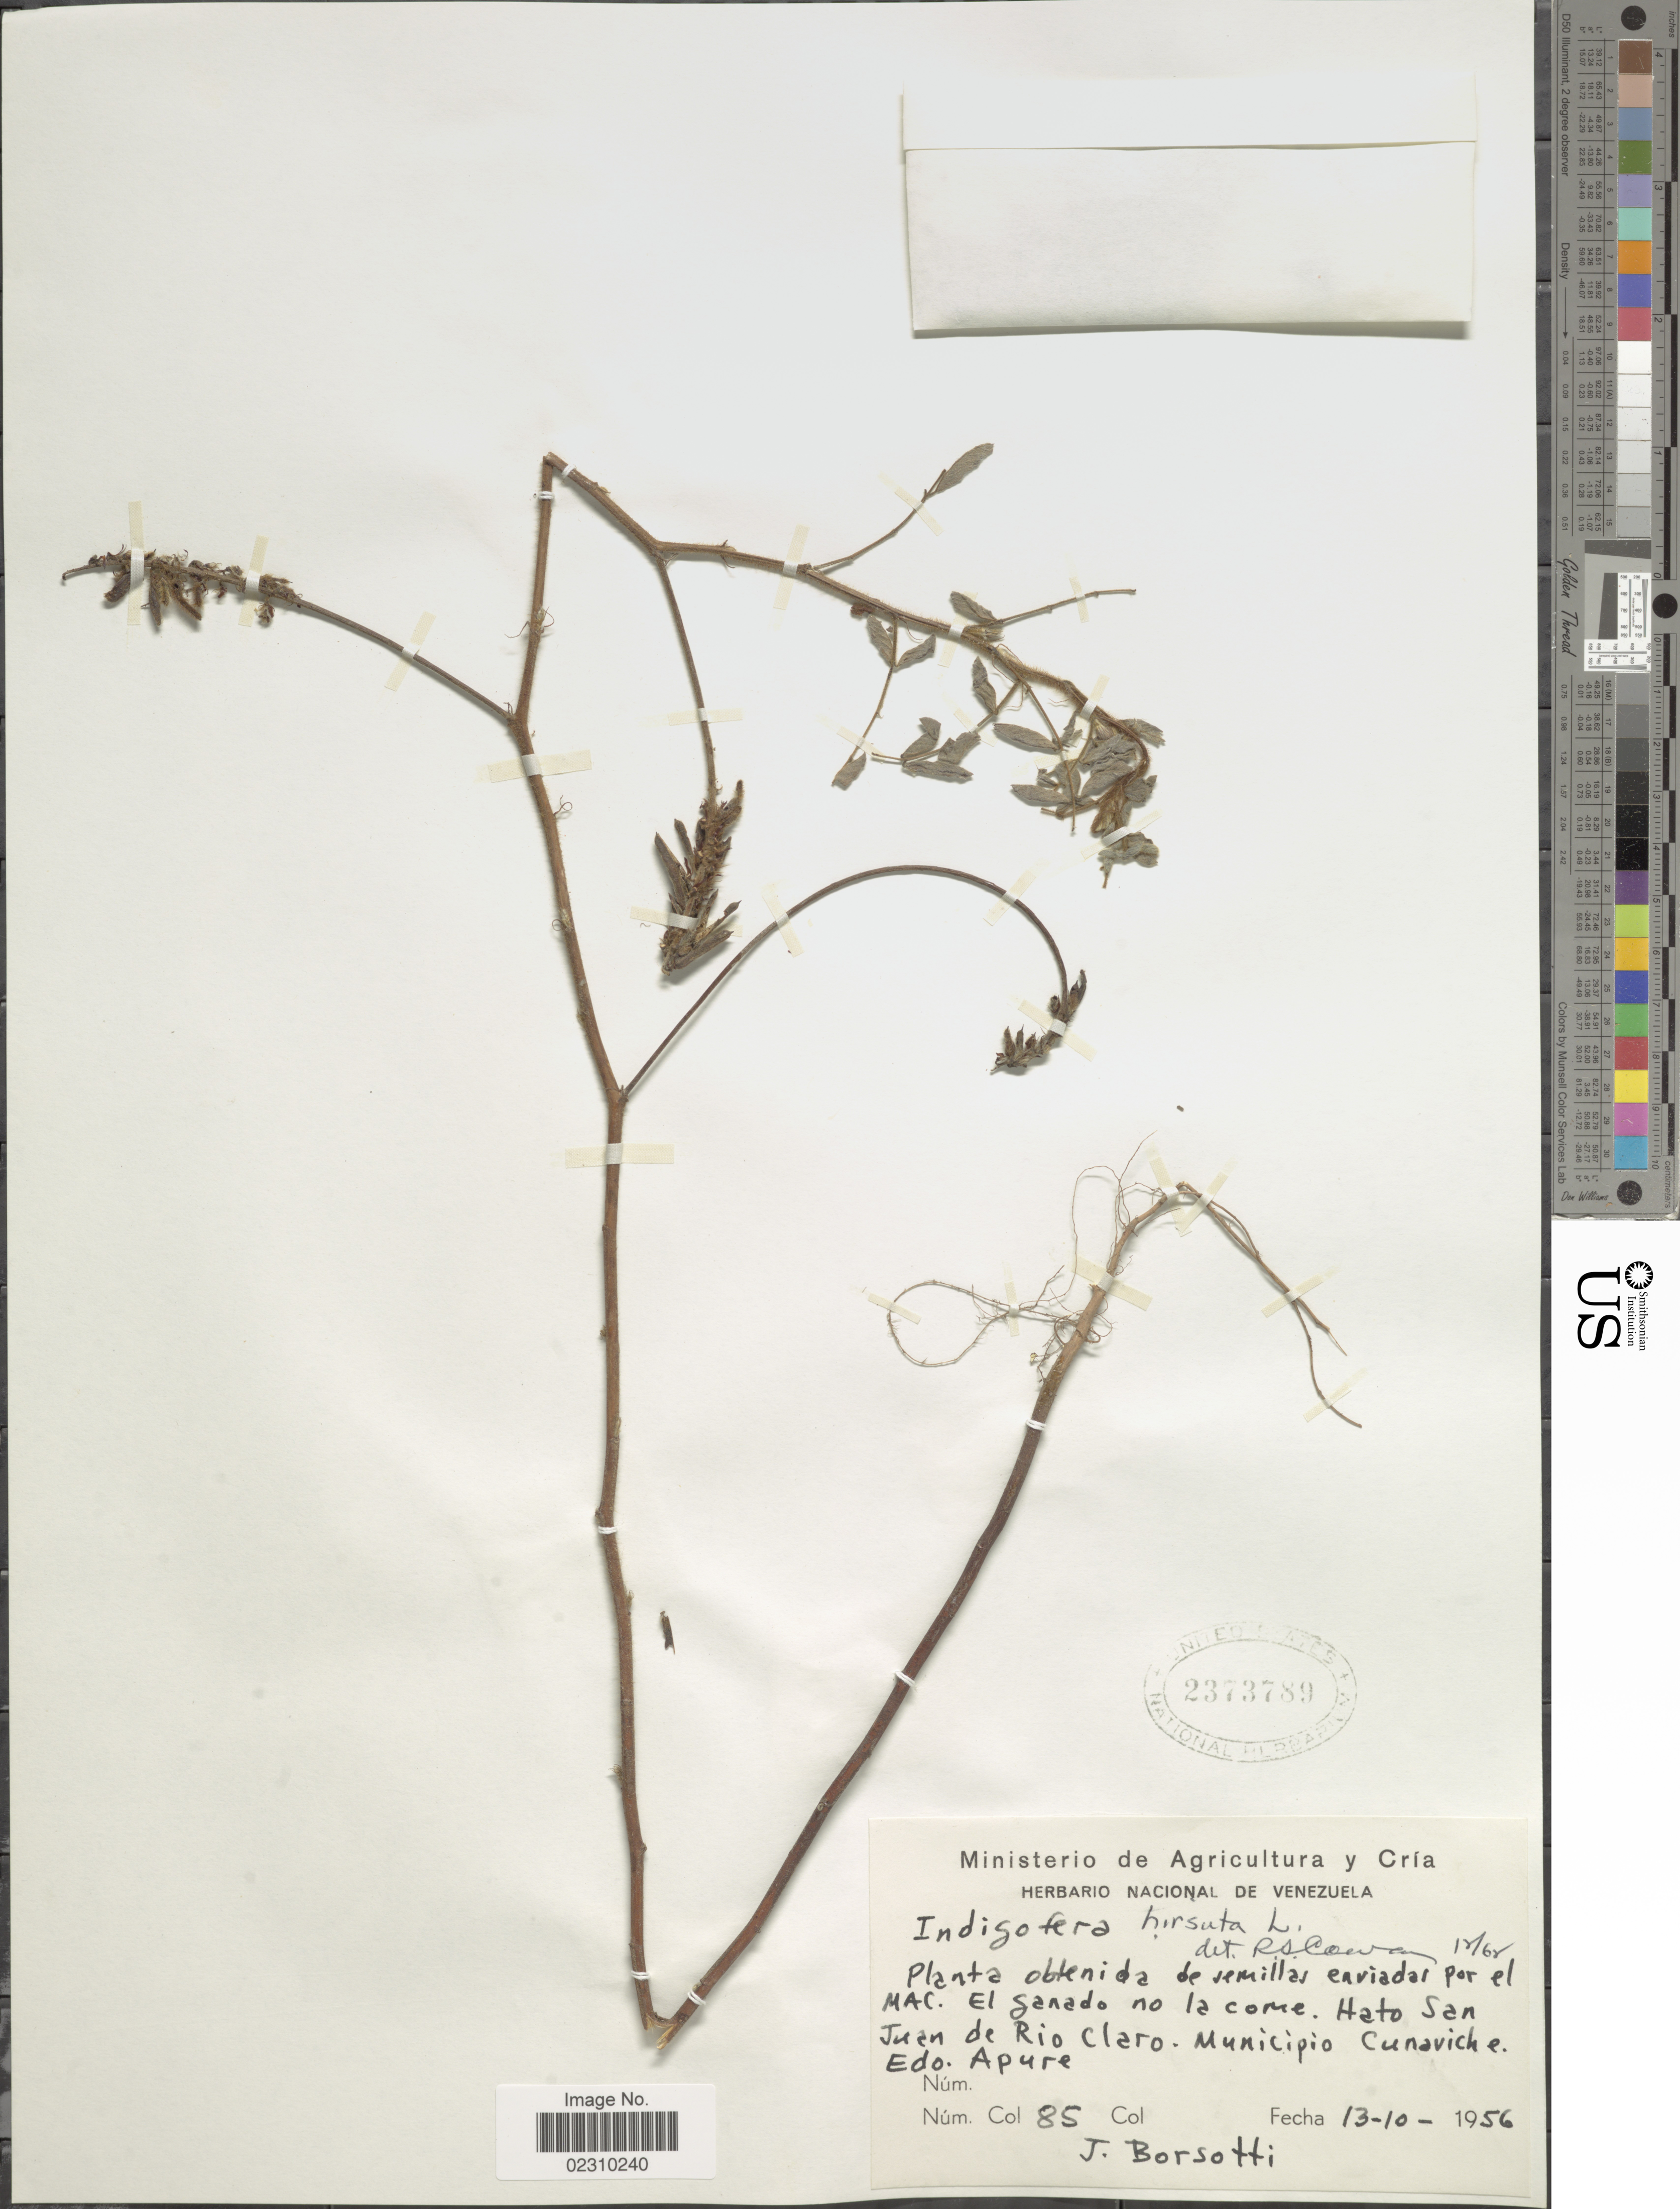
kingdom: Plantae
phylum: Tracheophyta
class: Magnoliopsida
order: Fabales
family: Fabaceae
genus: Indigofera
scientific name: Indigofera hirsuta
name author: L.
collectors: J. Borsotti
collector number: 85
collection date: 1956-10-13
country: Venezuela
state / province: Apure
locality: Hato San Juan de rio Claro. Municipio Cunaviche, Edo. Apur.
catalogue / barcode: US 2373789